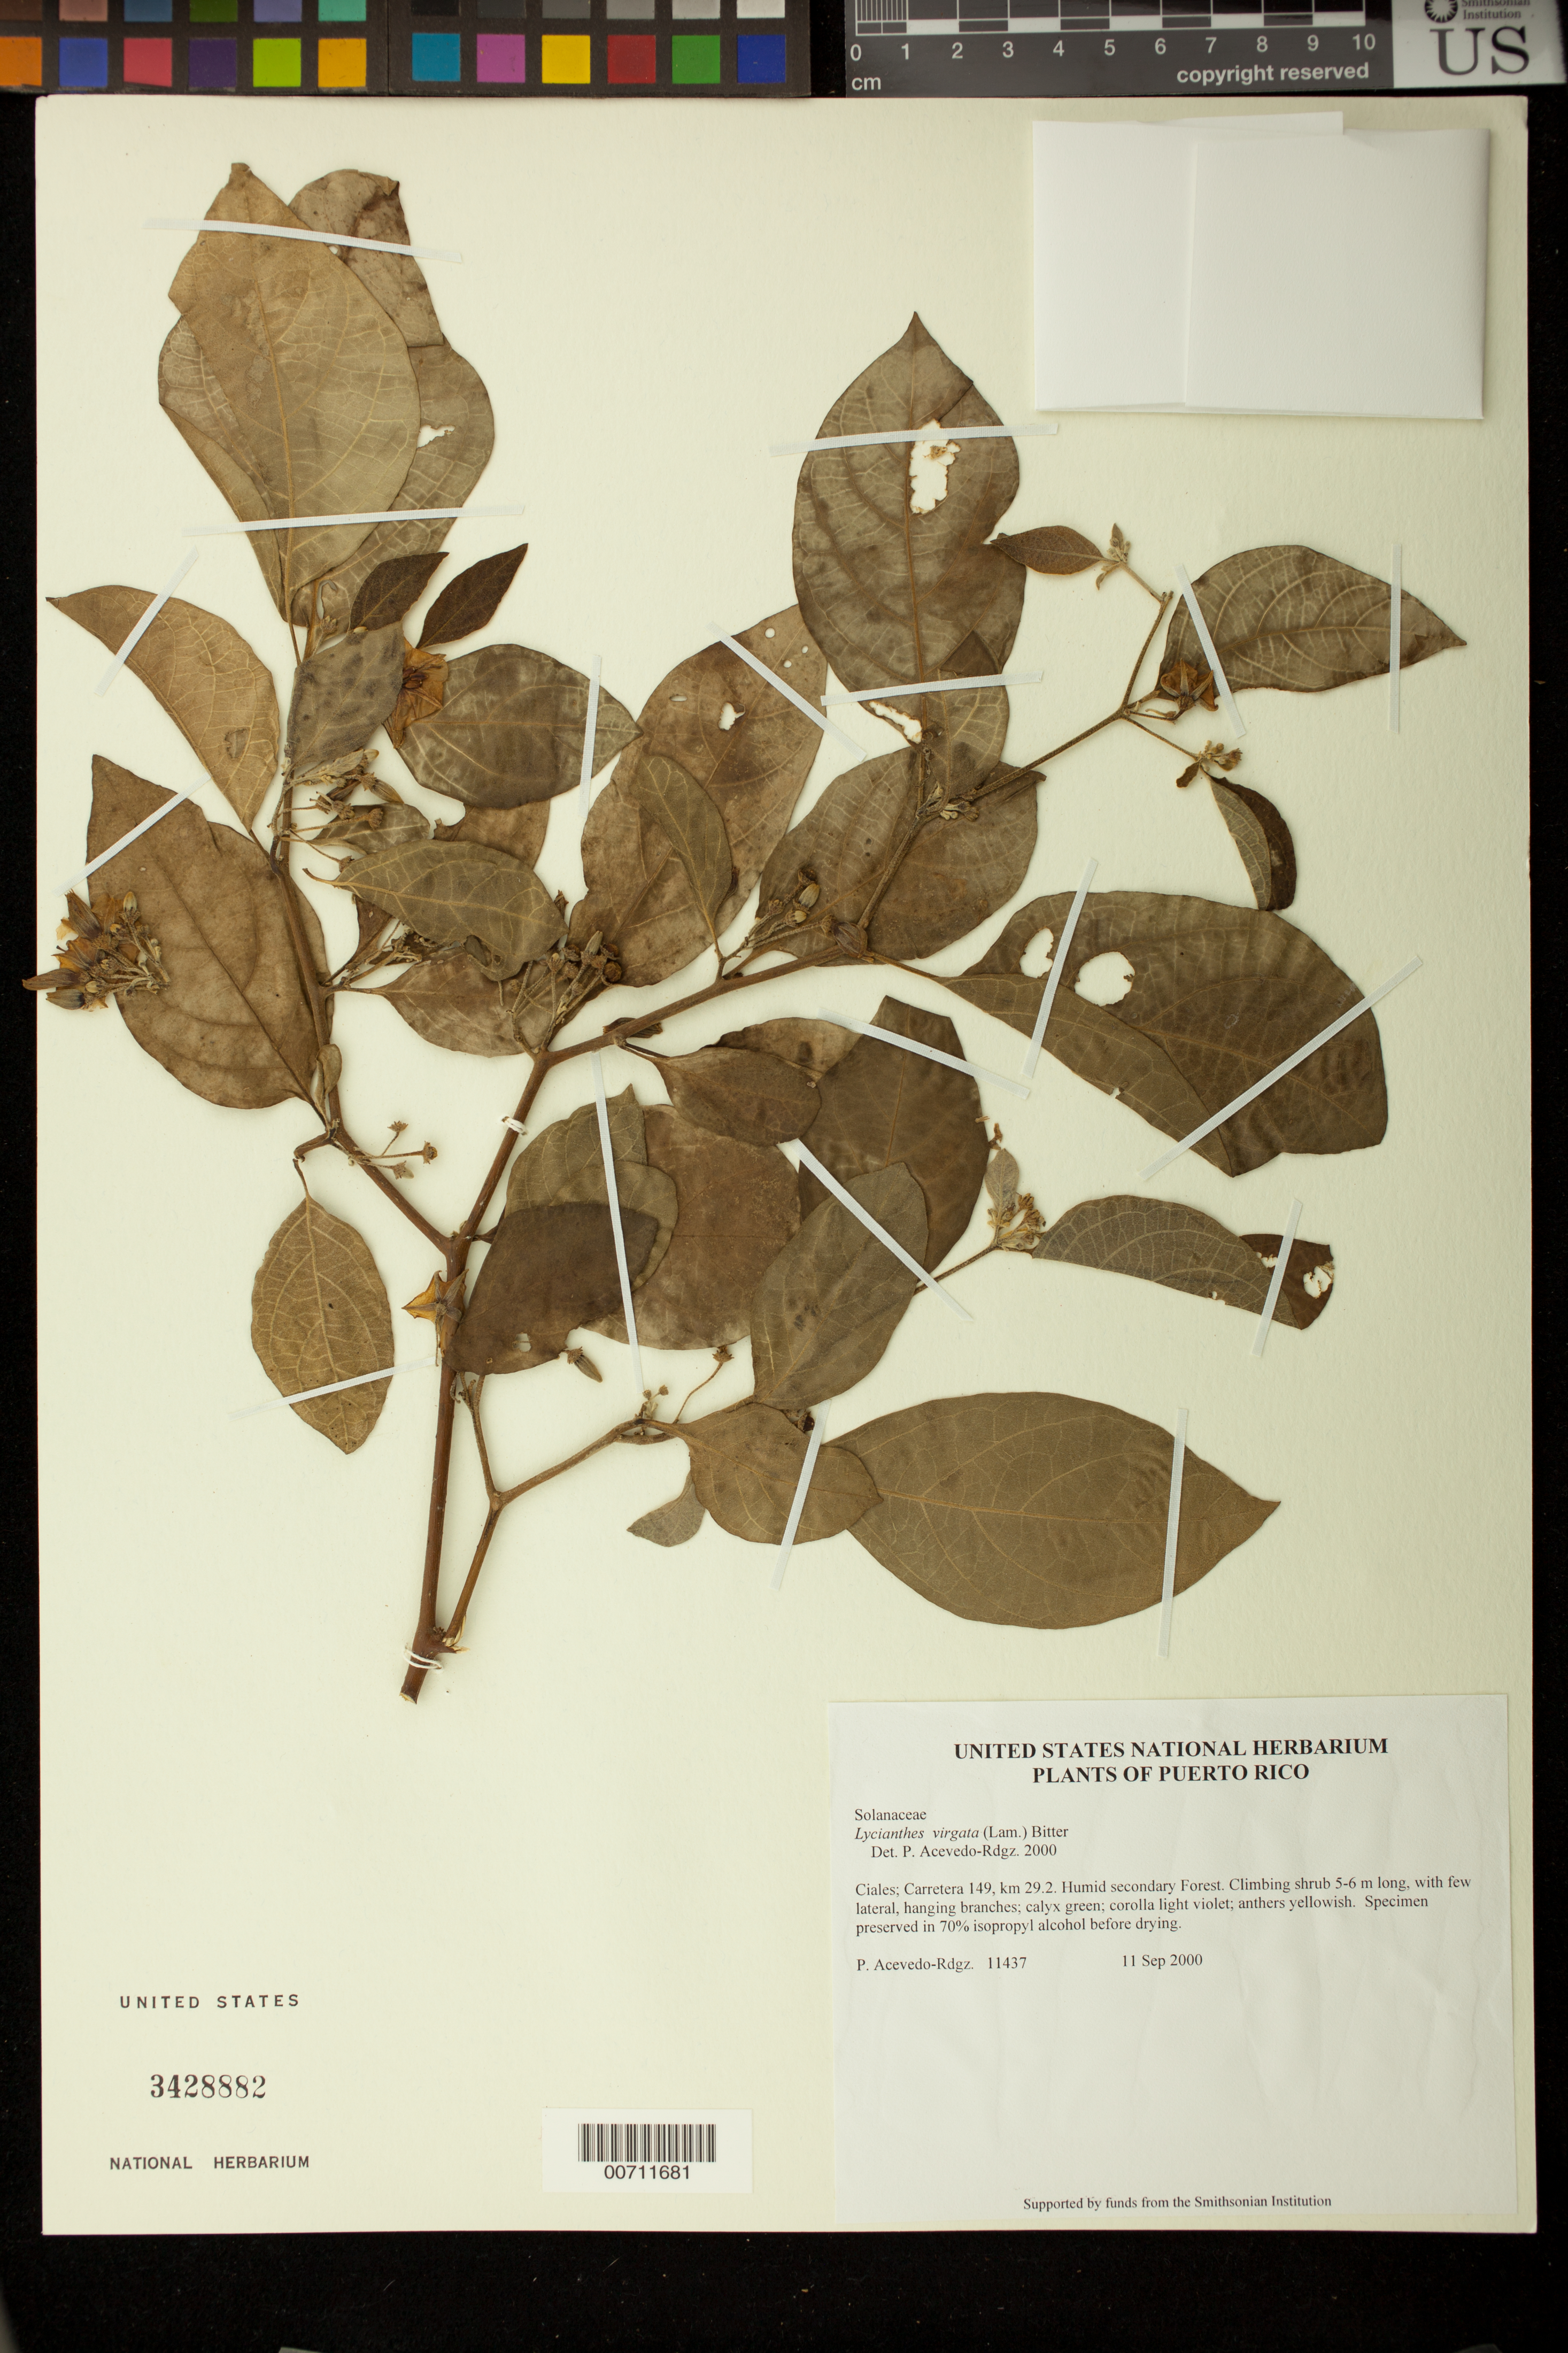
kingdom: Plantae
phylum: Tracheophyta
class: Magnoliopsida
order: Solanales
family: Solanaceae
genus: Lycianthes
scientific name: Lycianthes virgata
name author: (Lam.) Bitter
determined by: Acevedo-Rodríguez, P., (BOT), Smithsonian Institution - National Museum of Natural History (UNITED STATES)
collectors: P. Acevedo-Rodr.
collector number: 11437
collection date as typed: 11 Sep 2000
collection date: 2000-09-11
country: Puerto Rico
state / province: Ciales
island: Puerto Rico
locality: Ciales; Carretera 149, km 29.2.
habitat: Humid secondary Forest.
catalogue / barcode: US 3428882